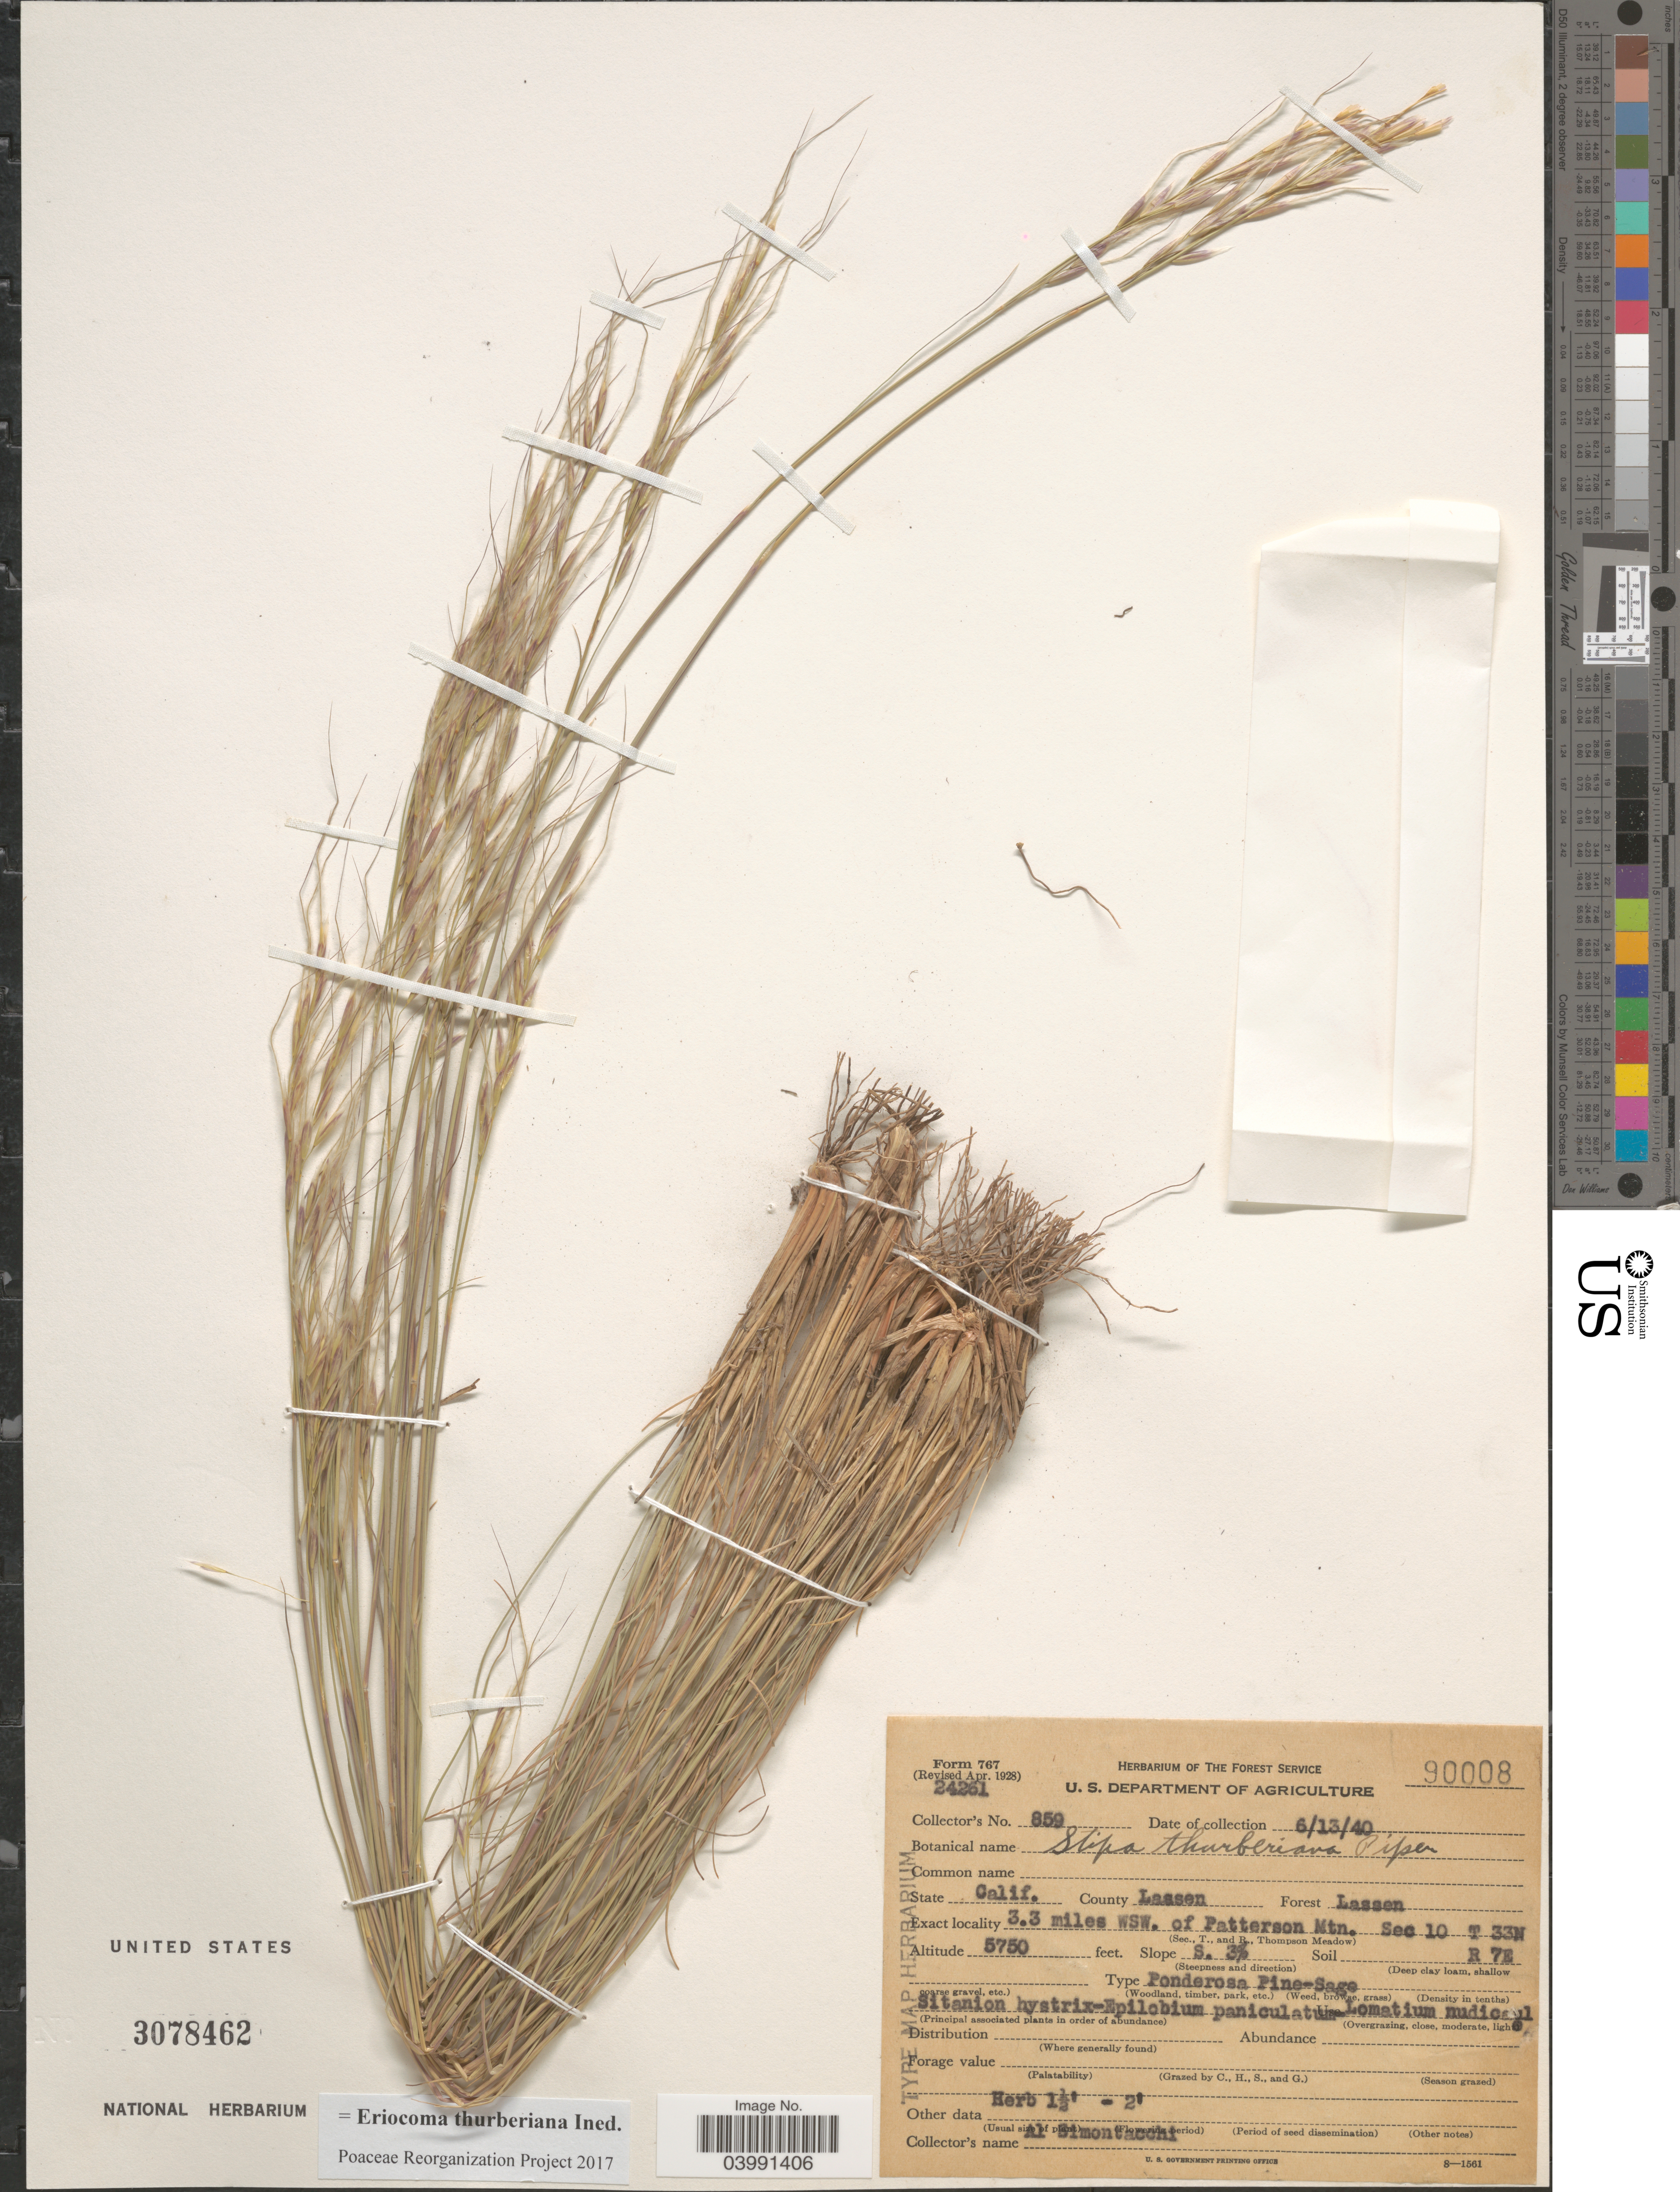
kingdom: Plantae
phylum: Tracheophyta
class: Liliopsida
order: Poales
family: Poaceae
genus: Eriocoma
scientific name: Eriocoma thurberiana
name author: (Piper) Romasch.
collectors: A. Simontacchi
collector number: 859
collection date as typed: Transcribed d/m/y: 13/6/40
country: United States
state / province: California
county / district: Lassen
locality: County Lassen. Forest Lassen. 3.3 miles WSW. of Patterson Mtn. Sec 10 T 33N R 7E. Slope S. 3%.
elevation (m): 1753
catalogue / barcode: US 3078462